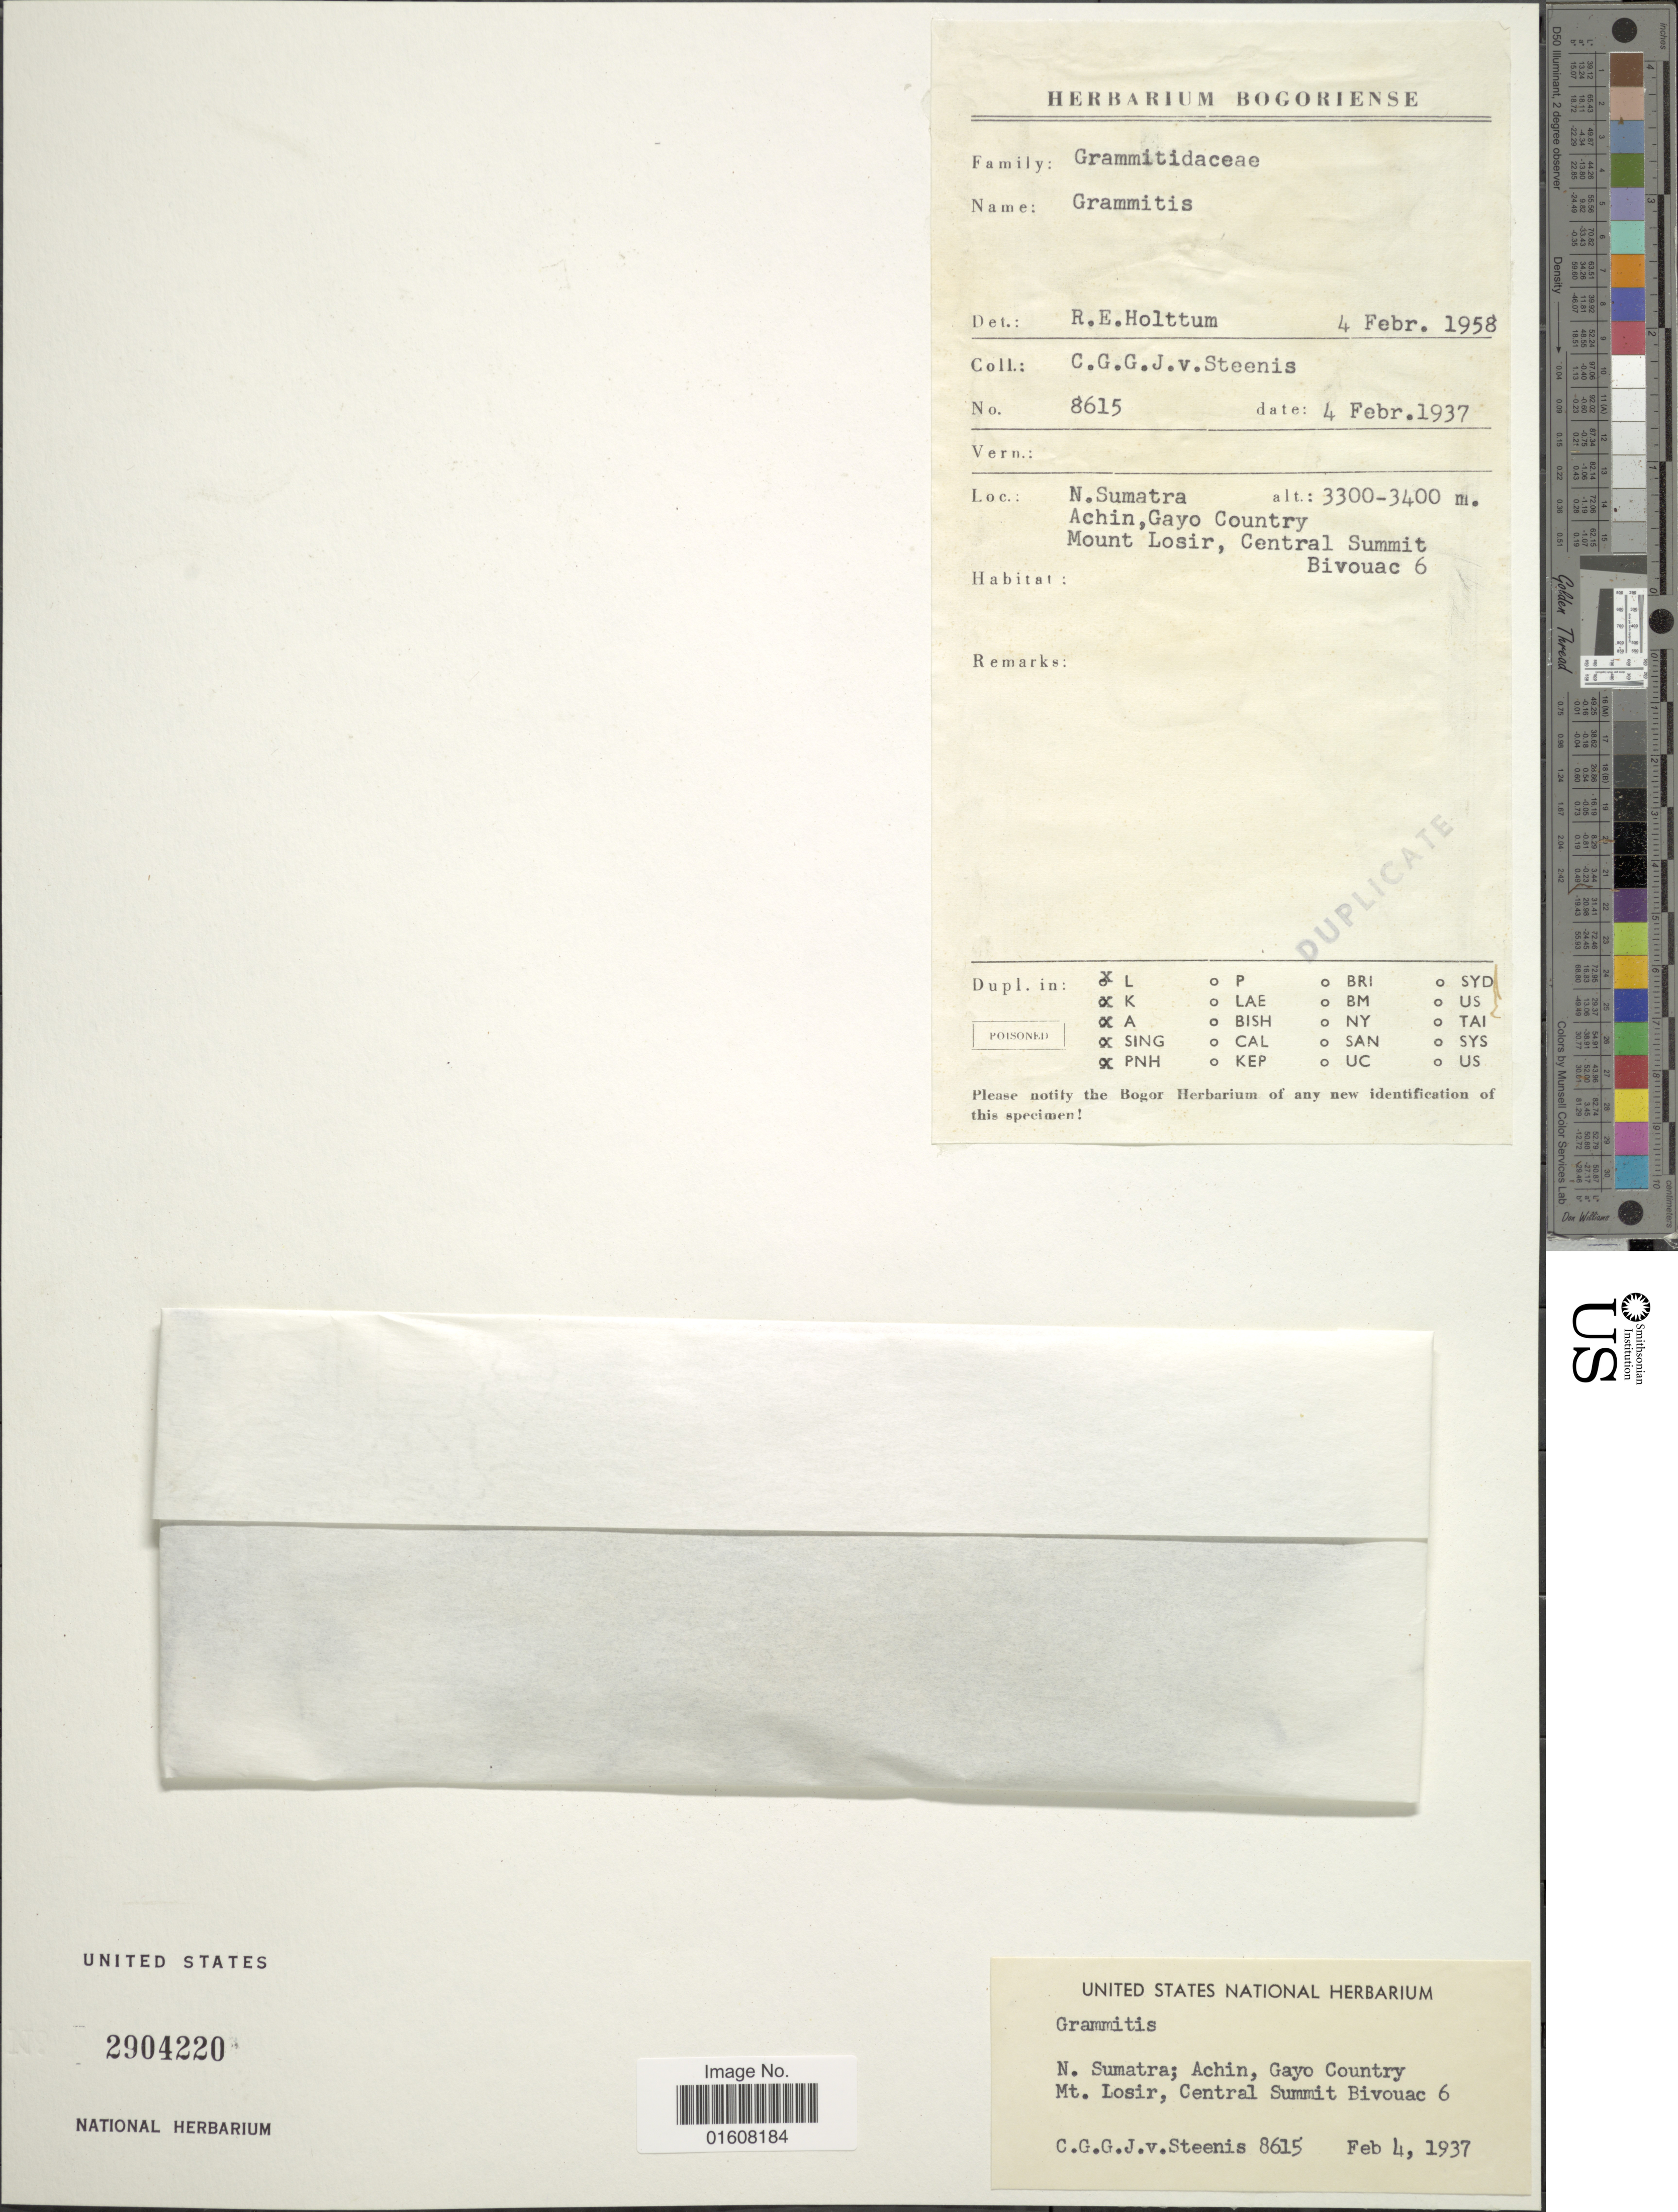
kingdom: Plantae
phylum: Tracheophyta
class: Polypodiopsida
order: Polypodiales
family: Polypodiaceae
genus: Grammitis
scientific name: Grammitis sp.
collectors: C. G. van Steenis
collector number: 8615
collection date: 1937-02-04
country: Indonesia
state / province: Sumatra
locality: N. Sumatra. Achin, Gayo Country. Mount Losir, Central Summit Bivouac 6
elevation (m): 3300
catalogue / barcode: US 2904220